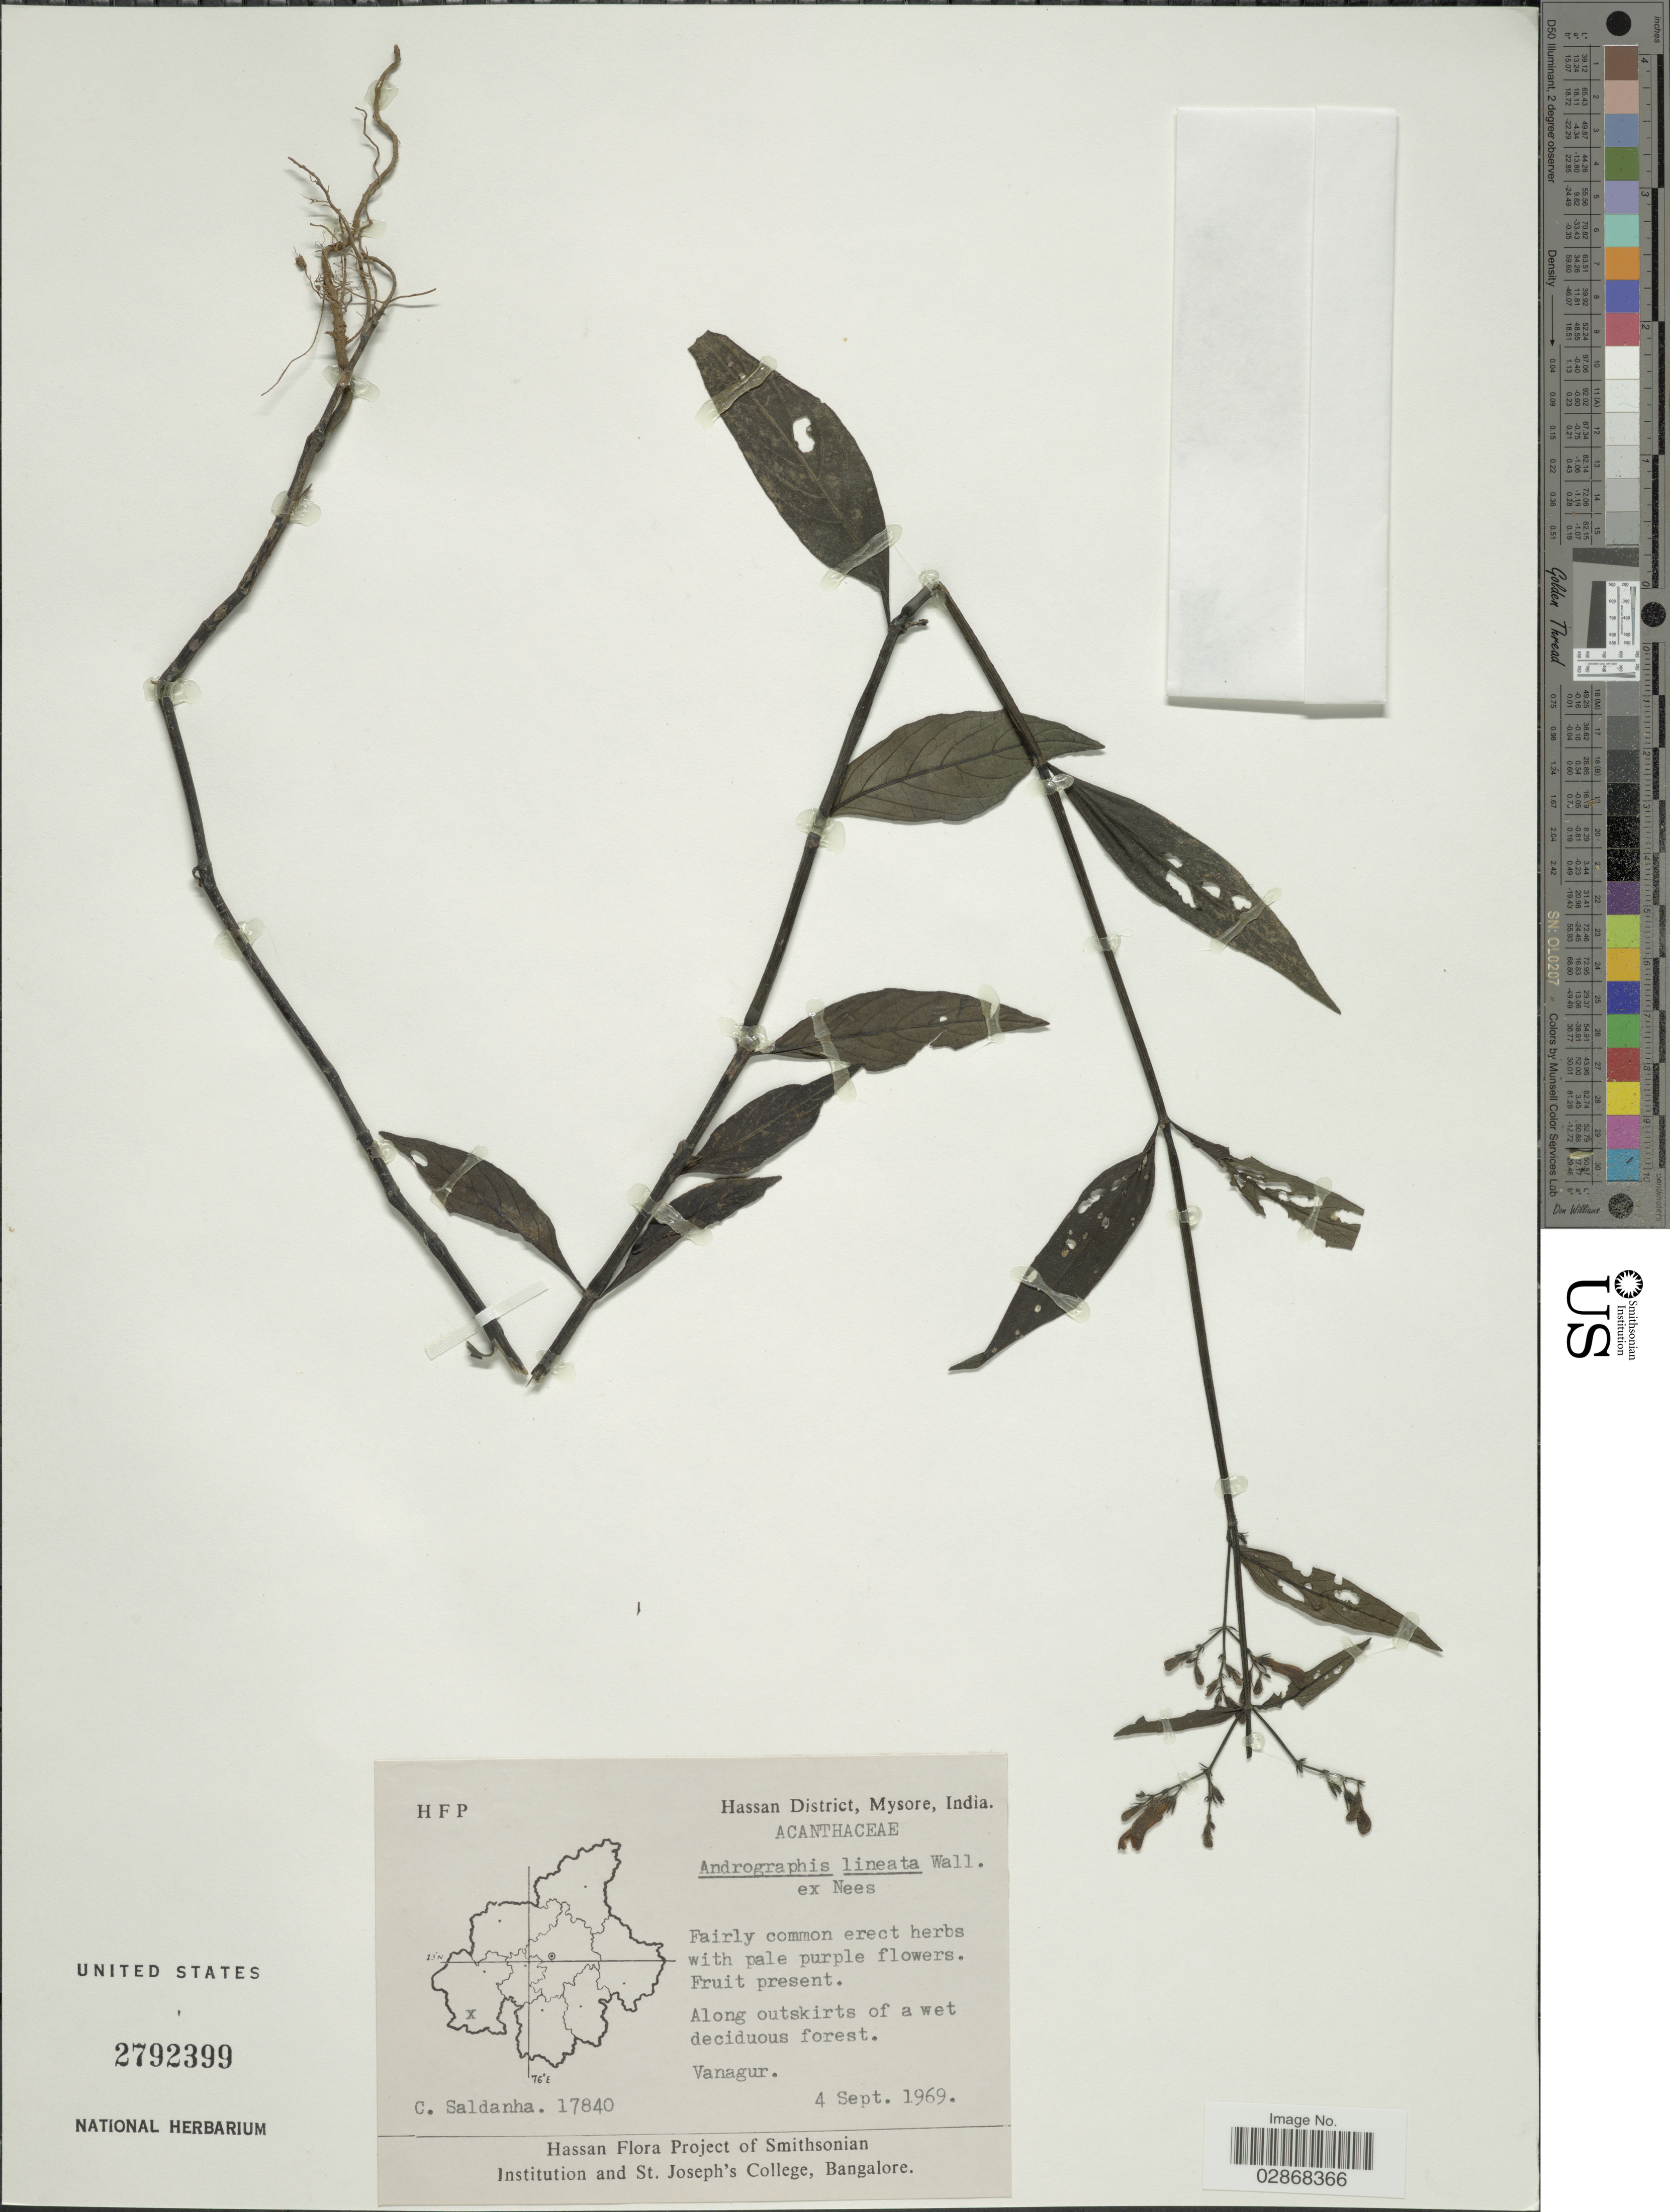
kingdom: Plantae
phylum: Tracheophyta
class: Magnoliopsida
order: Lamiales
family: Acanthaceae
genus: Andrographis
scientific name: Andrographis lineata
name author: Nees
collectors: C. Saldanha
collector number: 17840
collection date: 1969-09-04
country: India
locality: Hassan District, Mysore. Vanagur.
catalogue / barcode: US 2792399